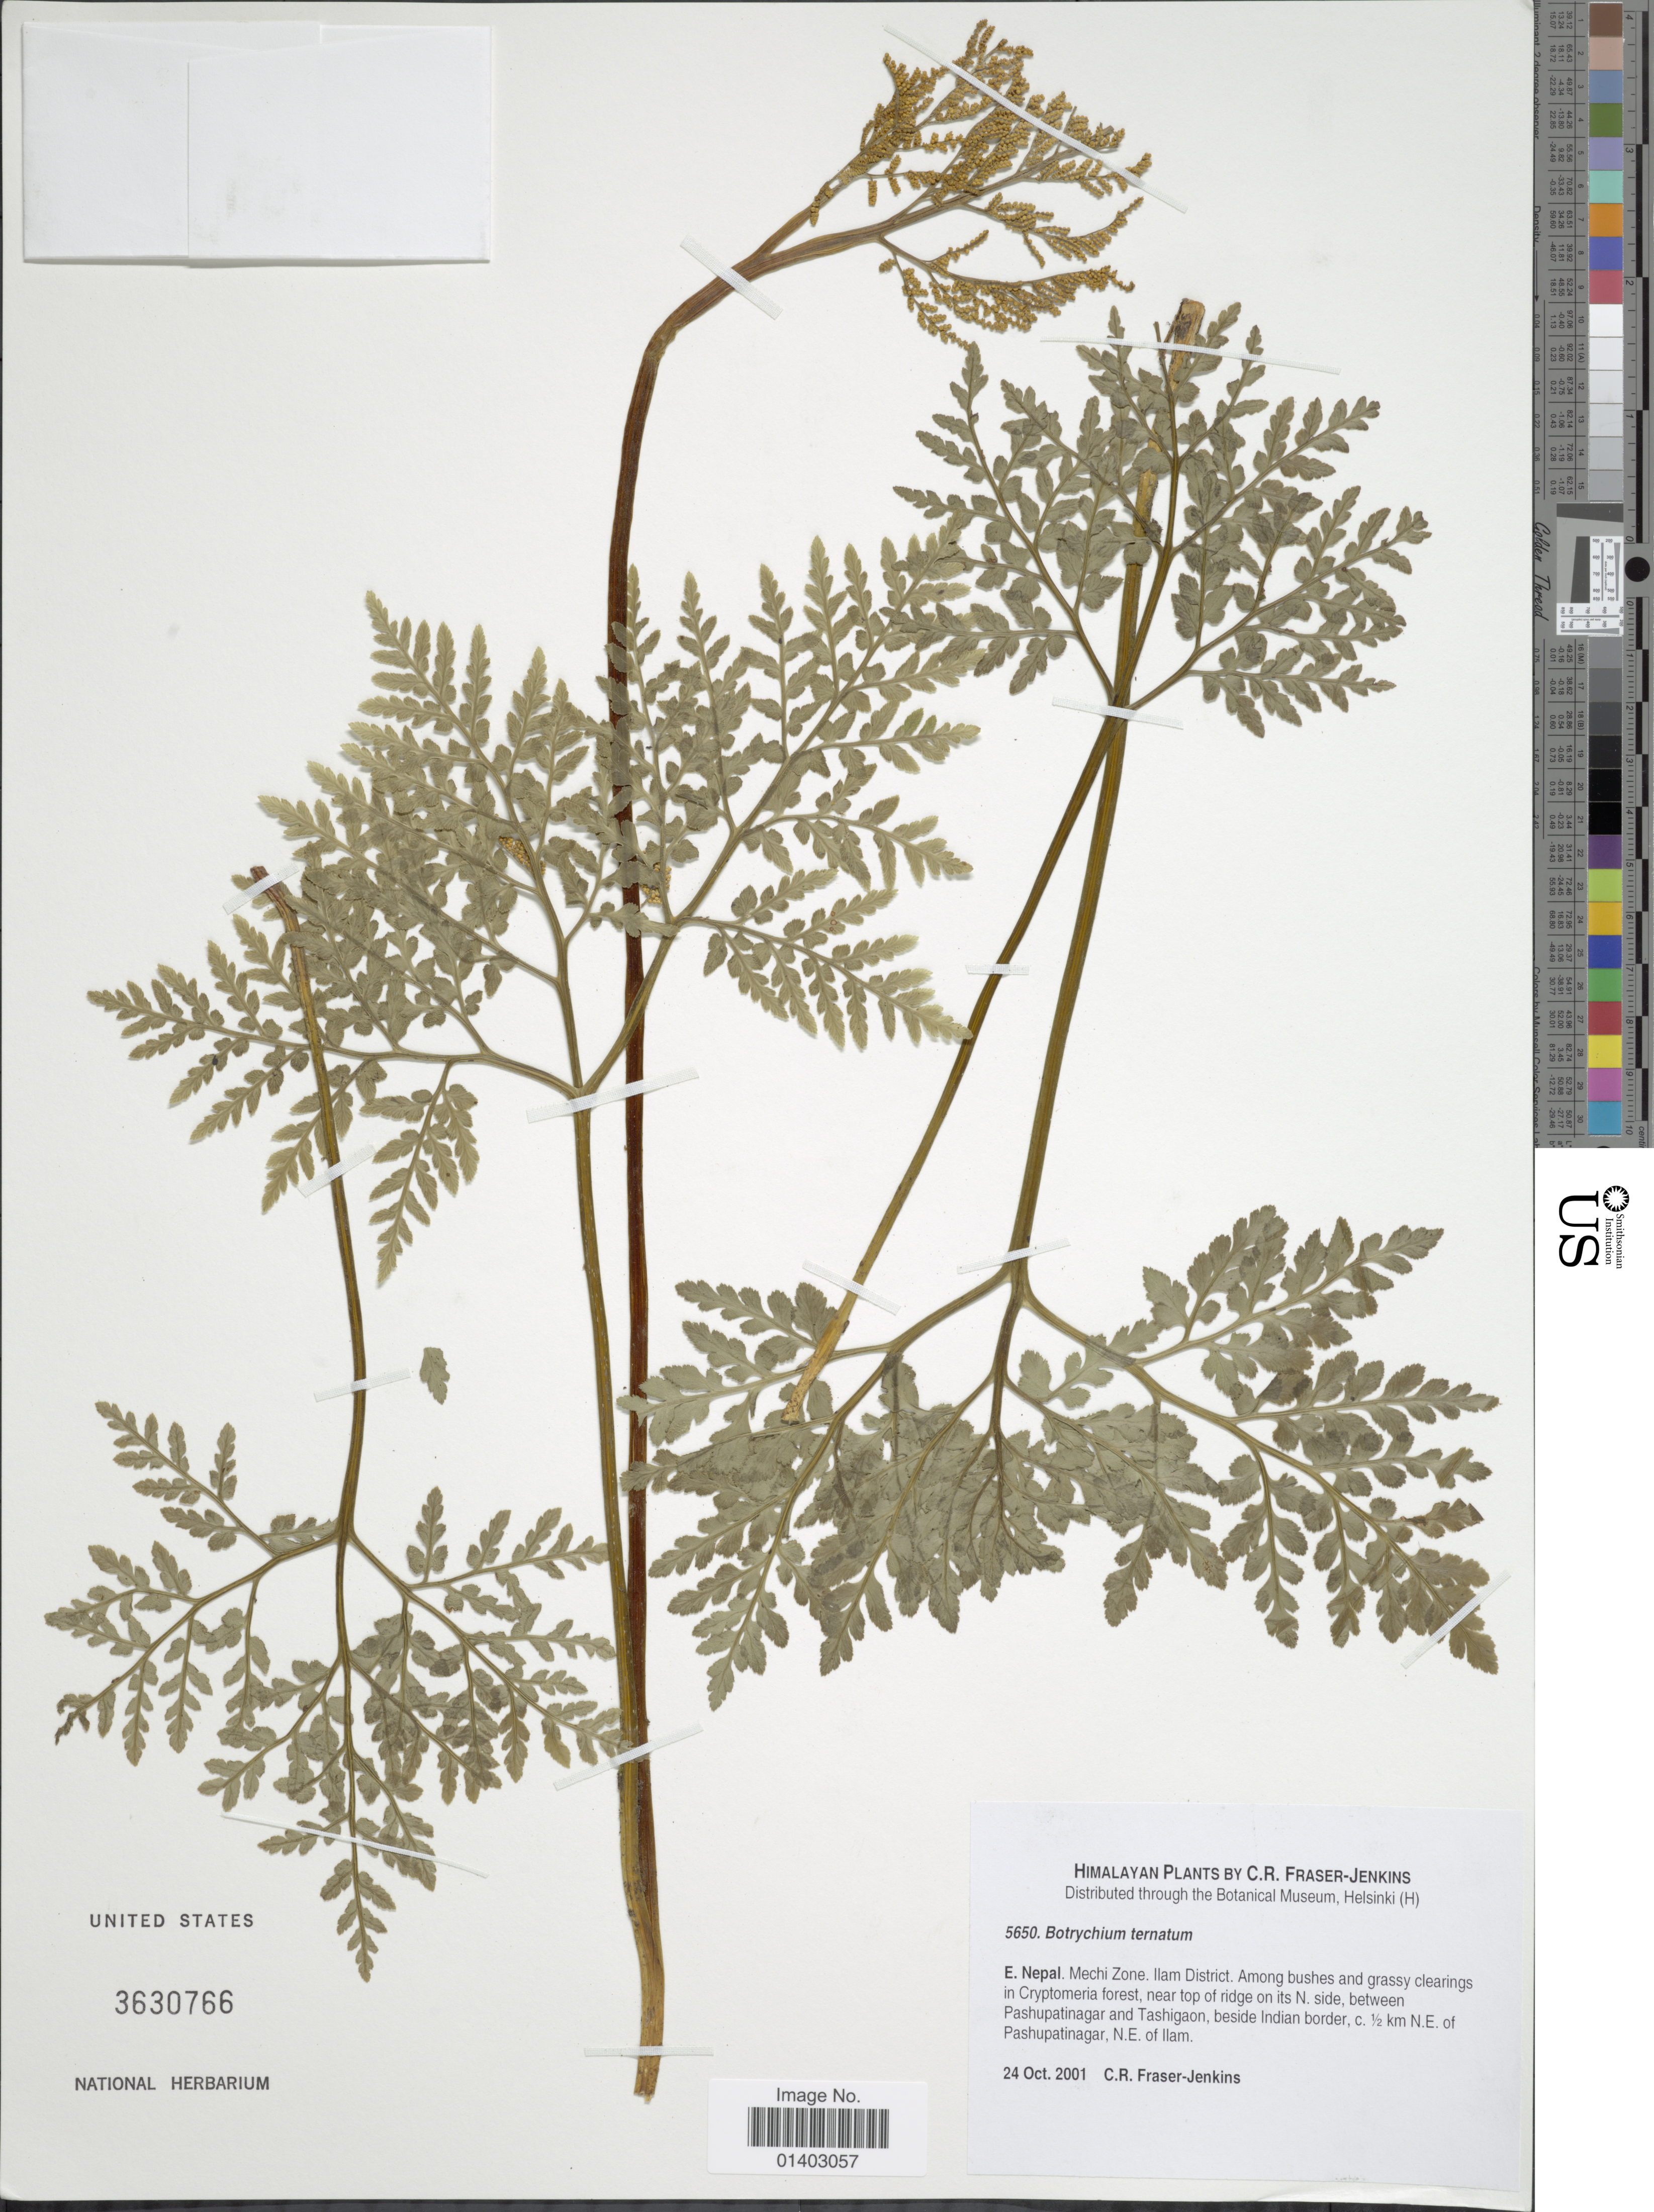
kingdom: Plantae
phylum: Tracheophyta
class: Polypodiopsida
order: Ophioglossales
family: Ophioglossaceae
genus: Botrychium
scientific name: Botrychium ternatum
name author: (Thunb.) Sw.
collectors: C. R. Fraser-Jenkins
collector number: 5650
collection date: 2001-10-24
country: Nepal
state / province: Mechi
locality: E Nepal. Mechi Zone IIam District. Among bushes and grassy clearings in Cryptomeria forest, near top of ridge on its N. side, between Pashupatinagar and Tashigaon, beside Indian border, c. ½ km N.E. of Pashupatinagar, N.E. of IIlam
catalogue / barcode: US 3630766